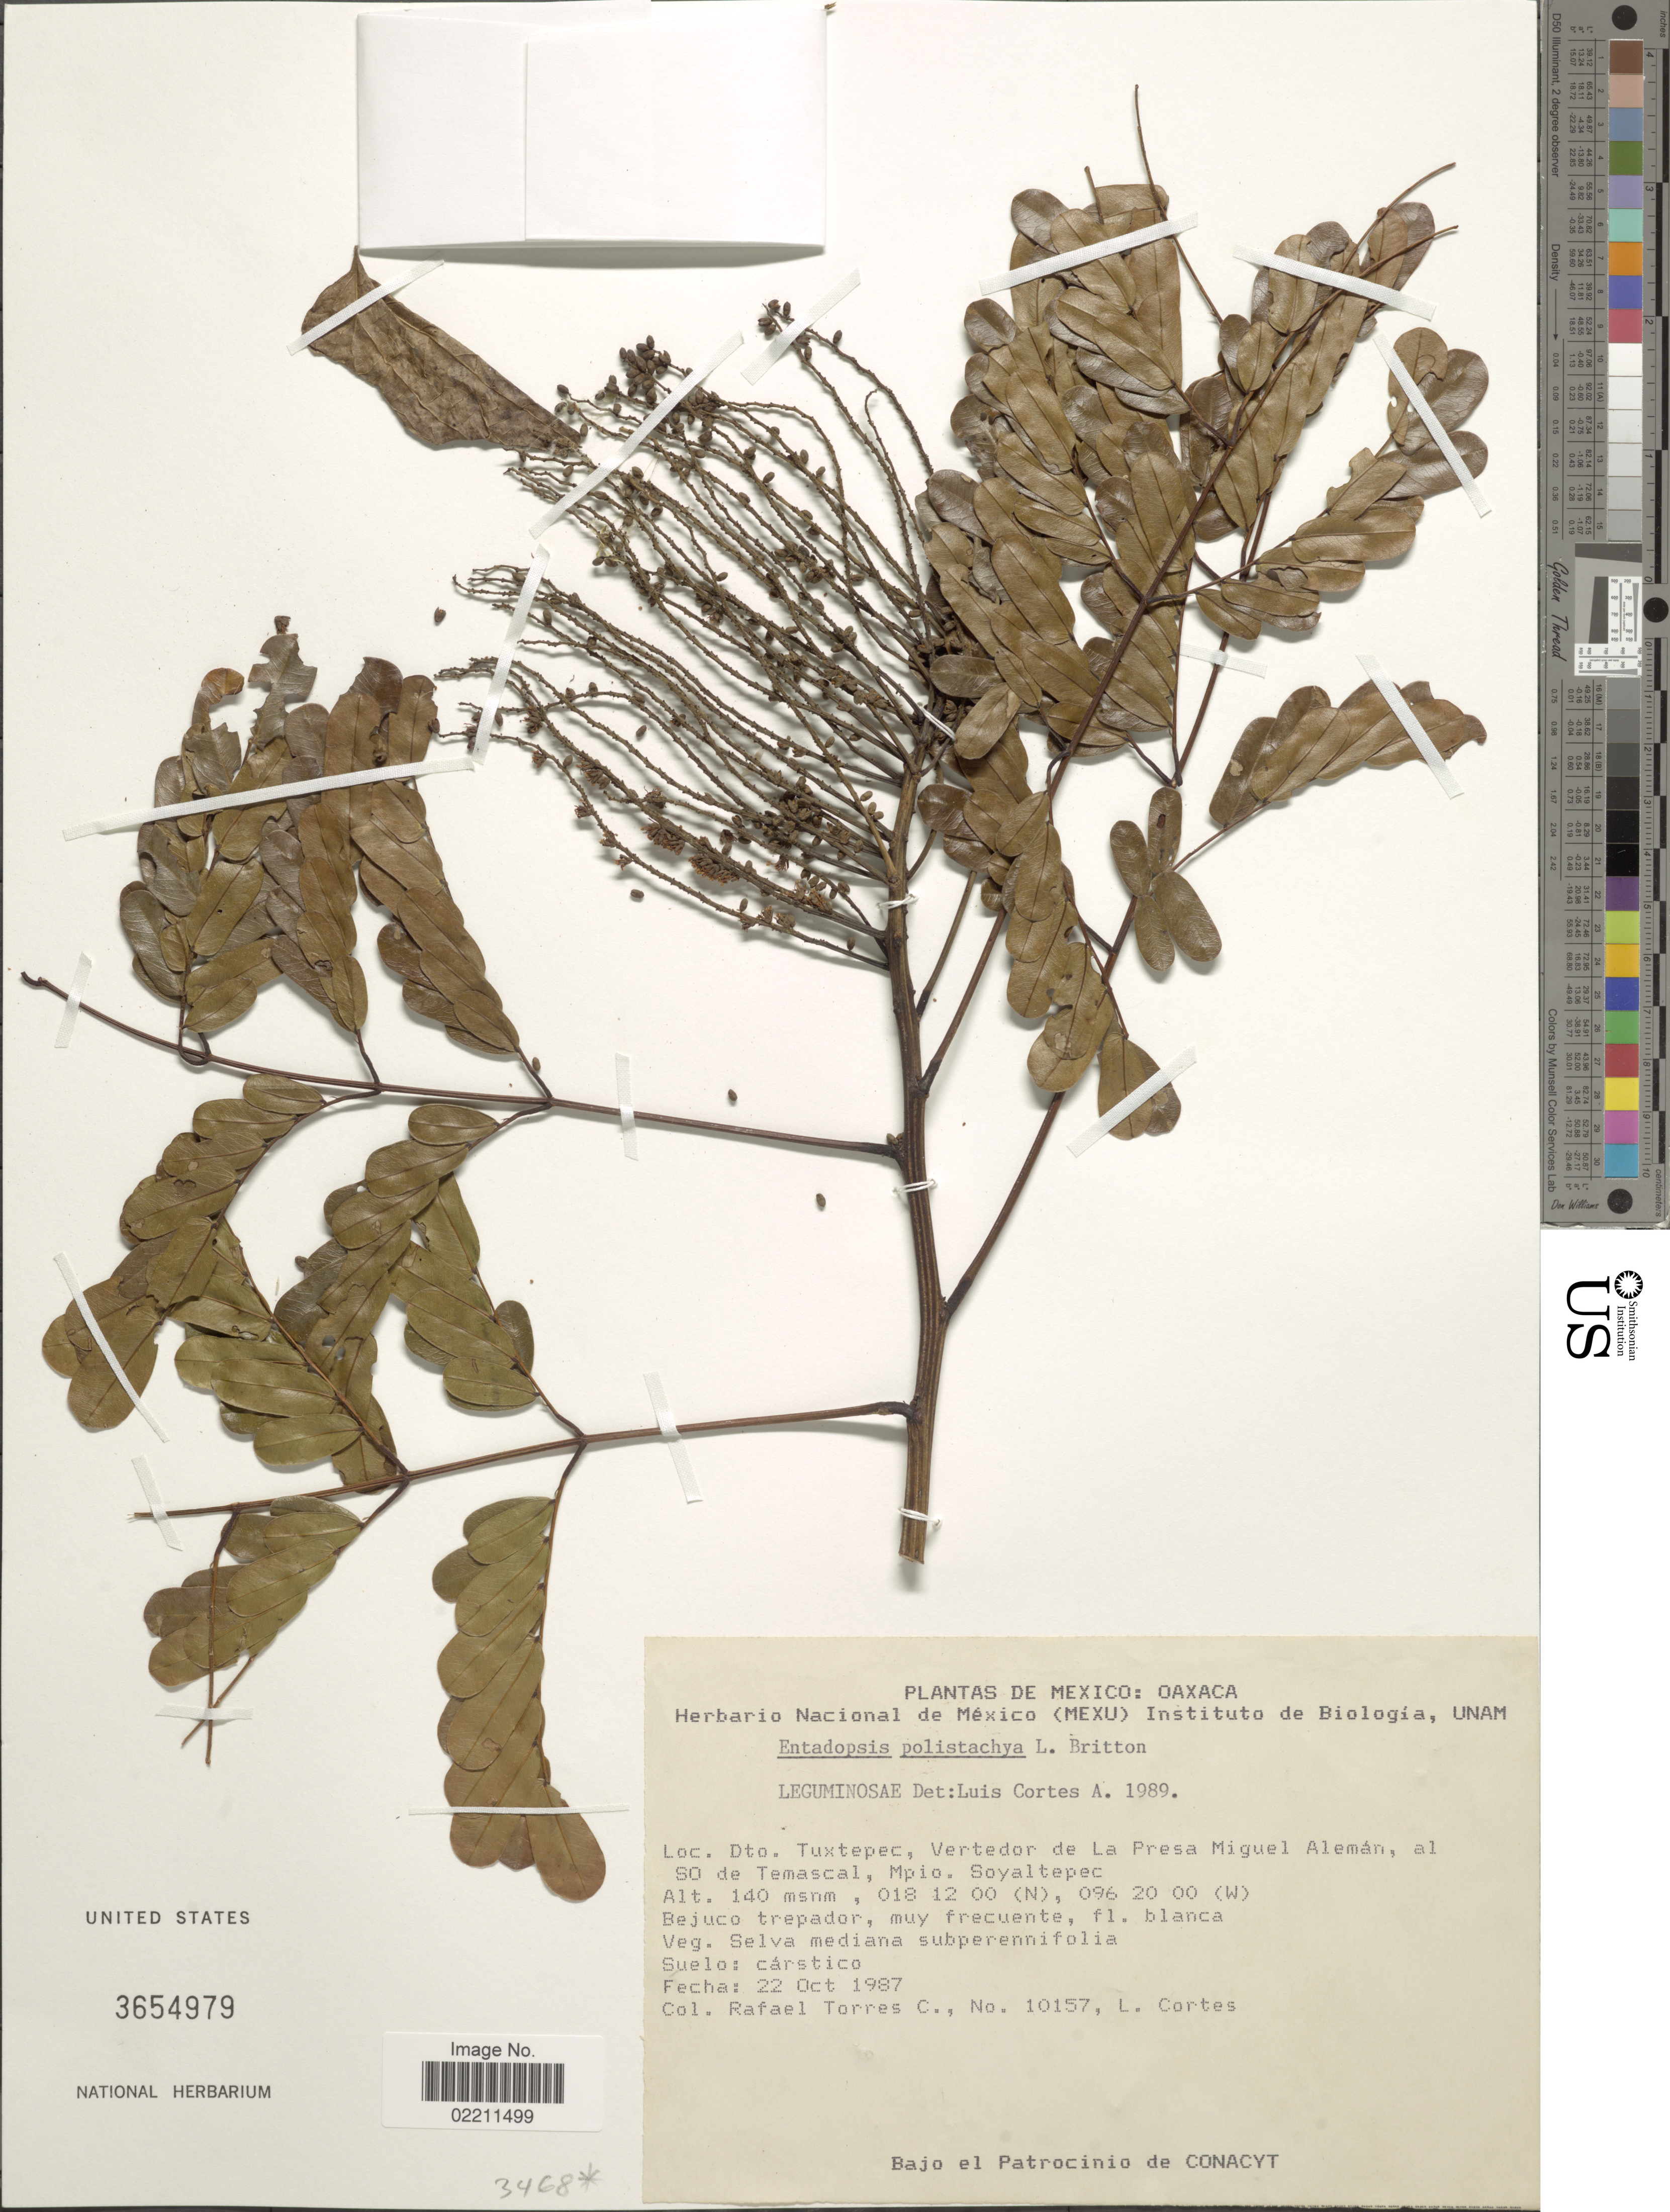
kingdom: Plantae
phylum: Tracheophyta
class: Magnoliopsida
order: Fabales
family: Fabaceae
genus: Entada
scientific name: Entada polystachya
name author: (L.) DC.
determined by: Strong, Mark T., (BOT), Smithsonian Institution - National Museum of Natural History (UNITED STATES)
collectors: R. Torres C. & L. Cortes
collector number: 10157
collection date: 1987-10-22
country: Mexico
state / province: Oaxaca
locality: Mexico: Oaxaca. Dto. Tuxtepec, Vertedor de la Presa Miguel Aleman, al SO de Temascal, Mpio Soyaltepec.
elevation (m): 140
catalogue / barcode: US 3654979